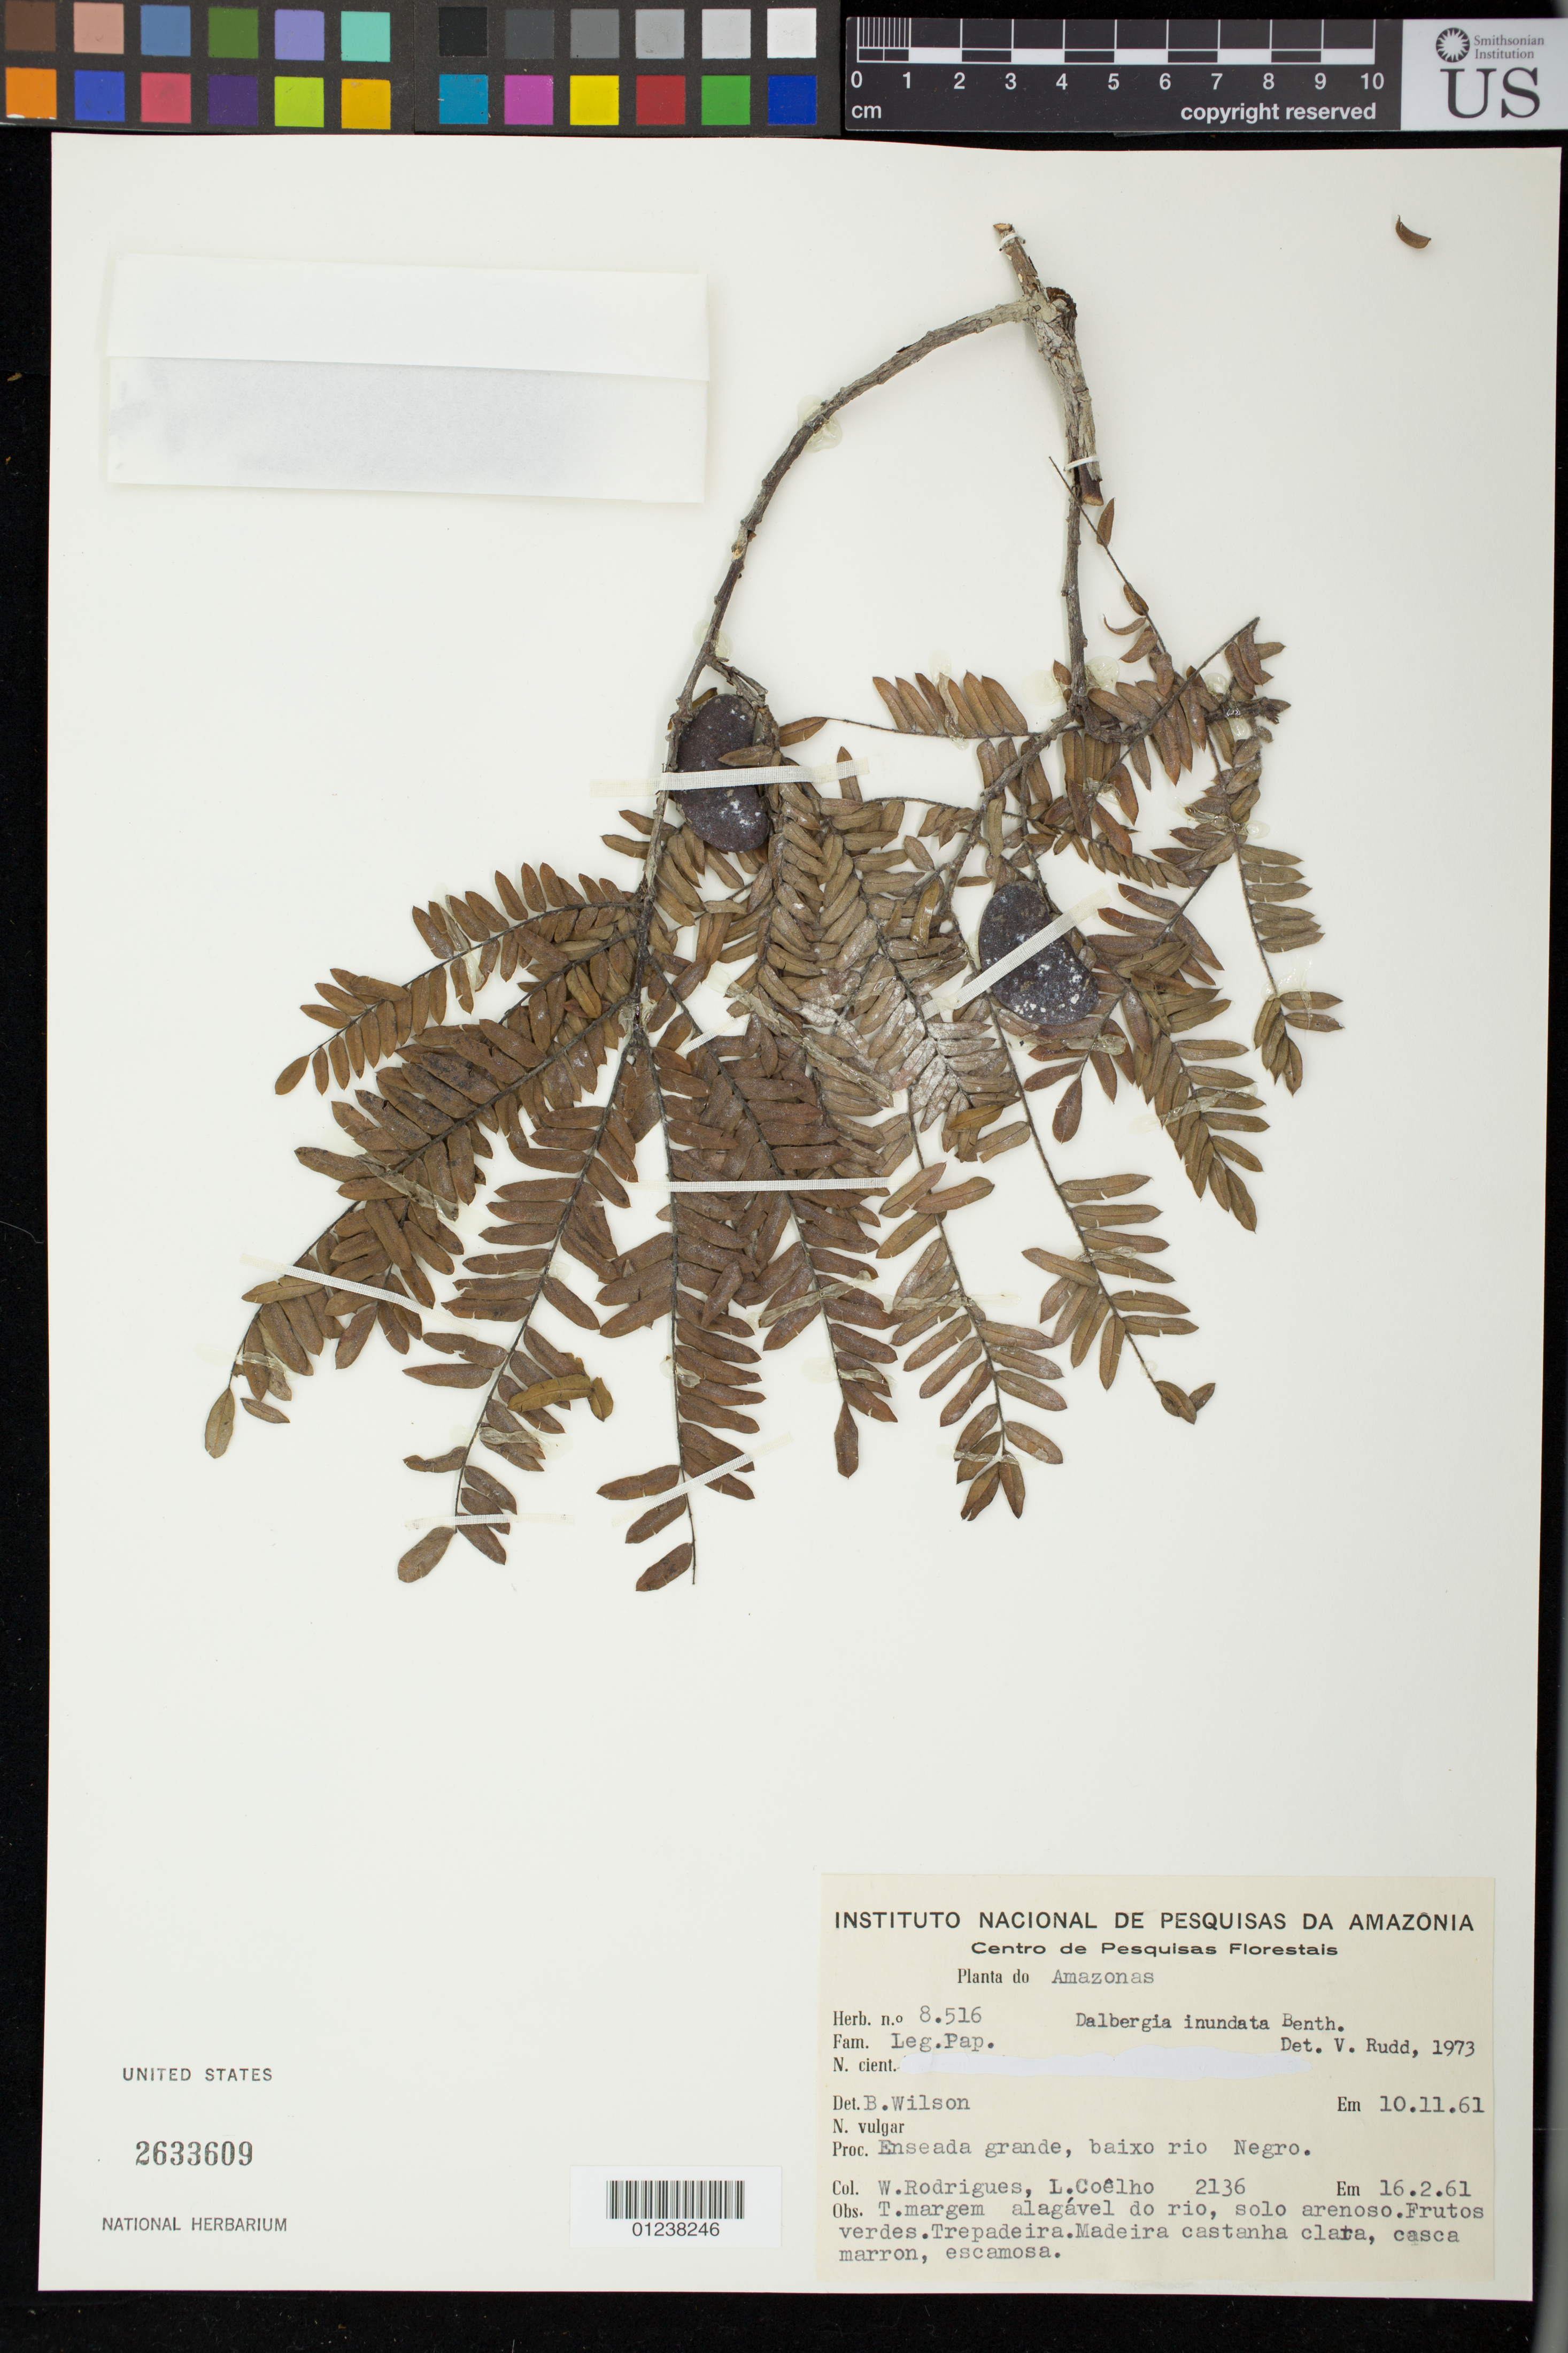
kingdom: Plantae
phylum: Tracheophyta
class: Magnoliopsida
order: Fabales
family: Fabaceae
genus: Dalbergia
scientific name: Dalbergia inundata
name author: Benth.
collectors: W. Rodrigues & L. Coelho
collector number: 2136 / Herb. 8516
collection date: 1961-02-16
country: Brazil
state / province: Amazonas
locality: Enseada grande, baixo rio Negro.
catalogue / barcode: US 2633609